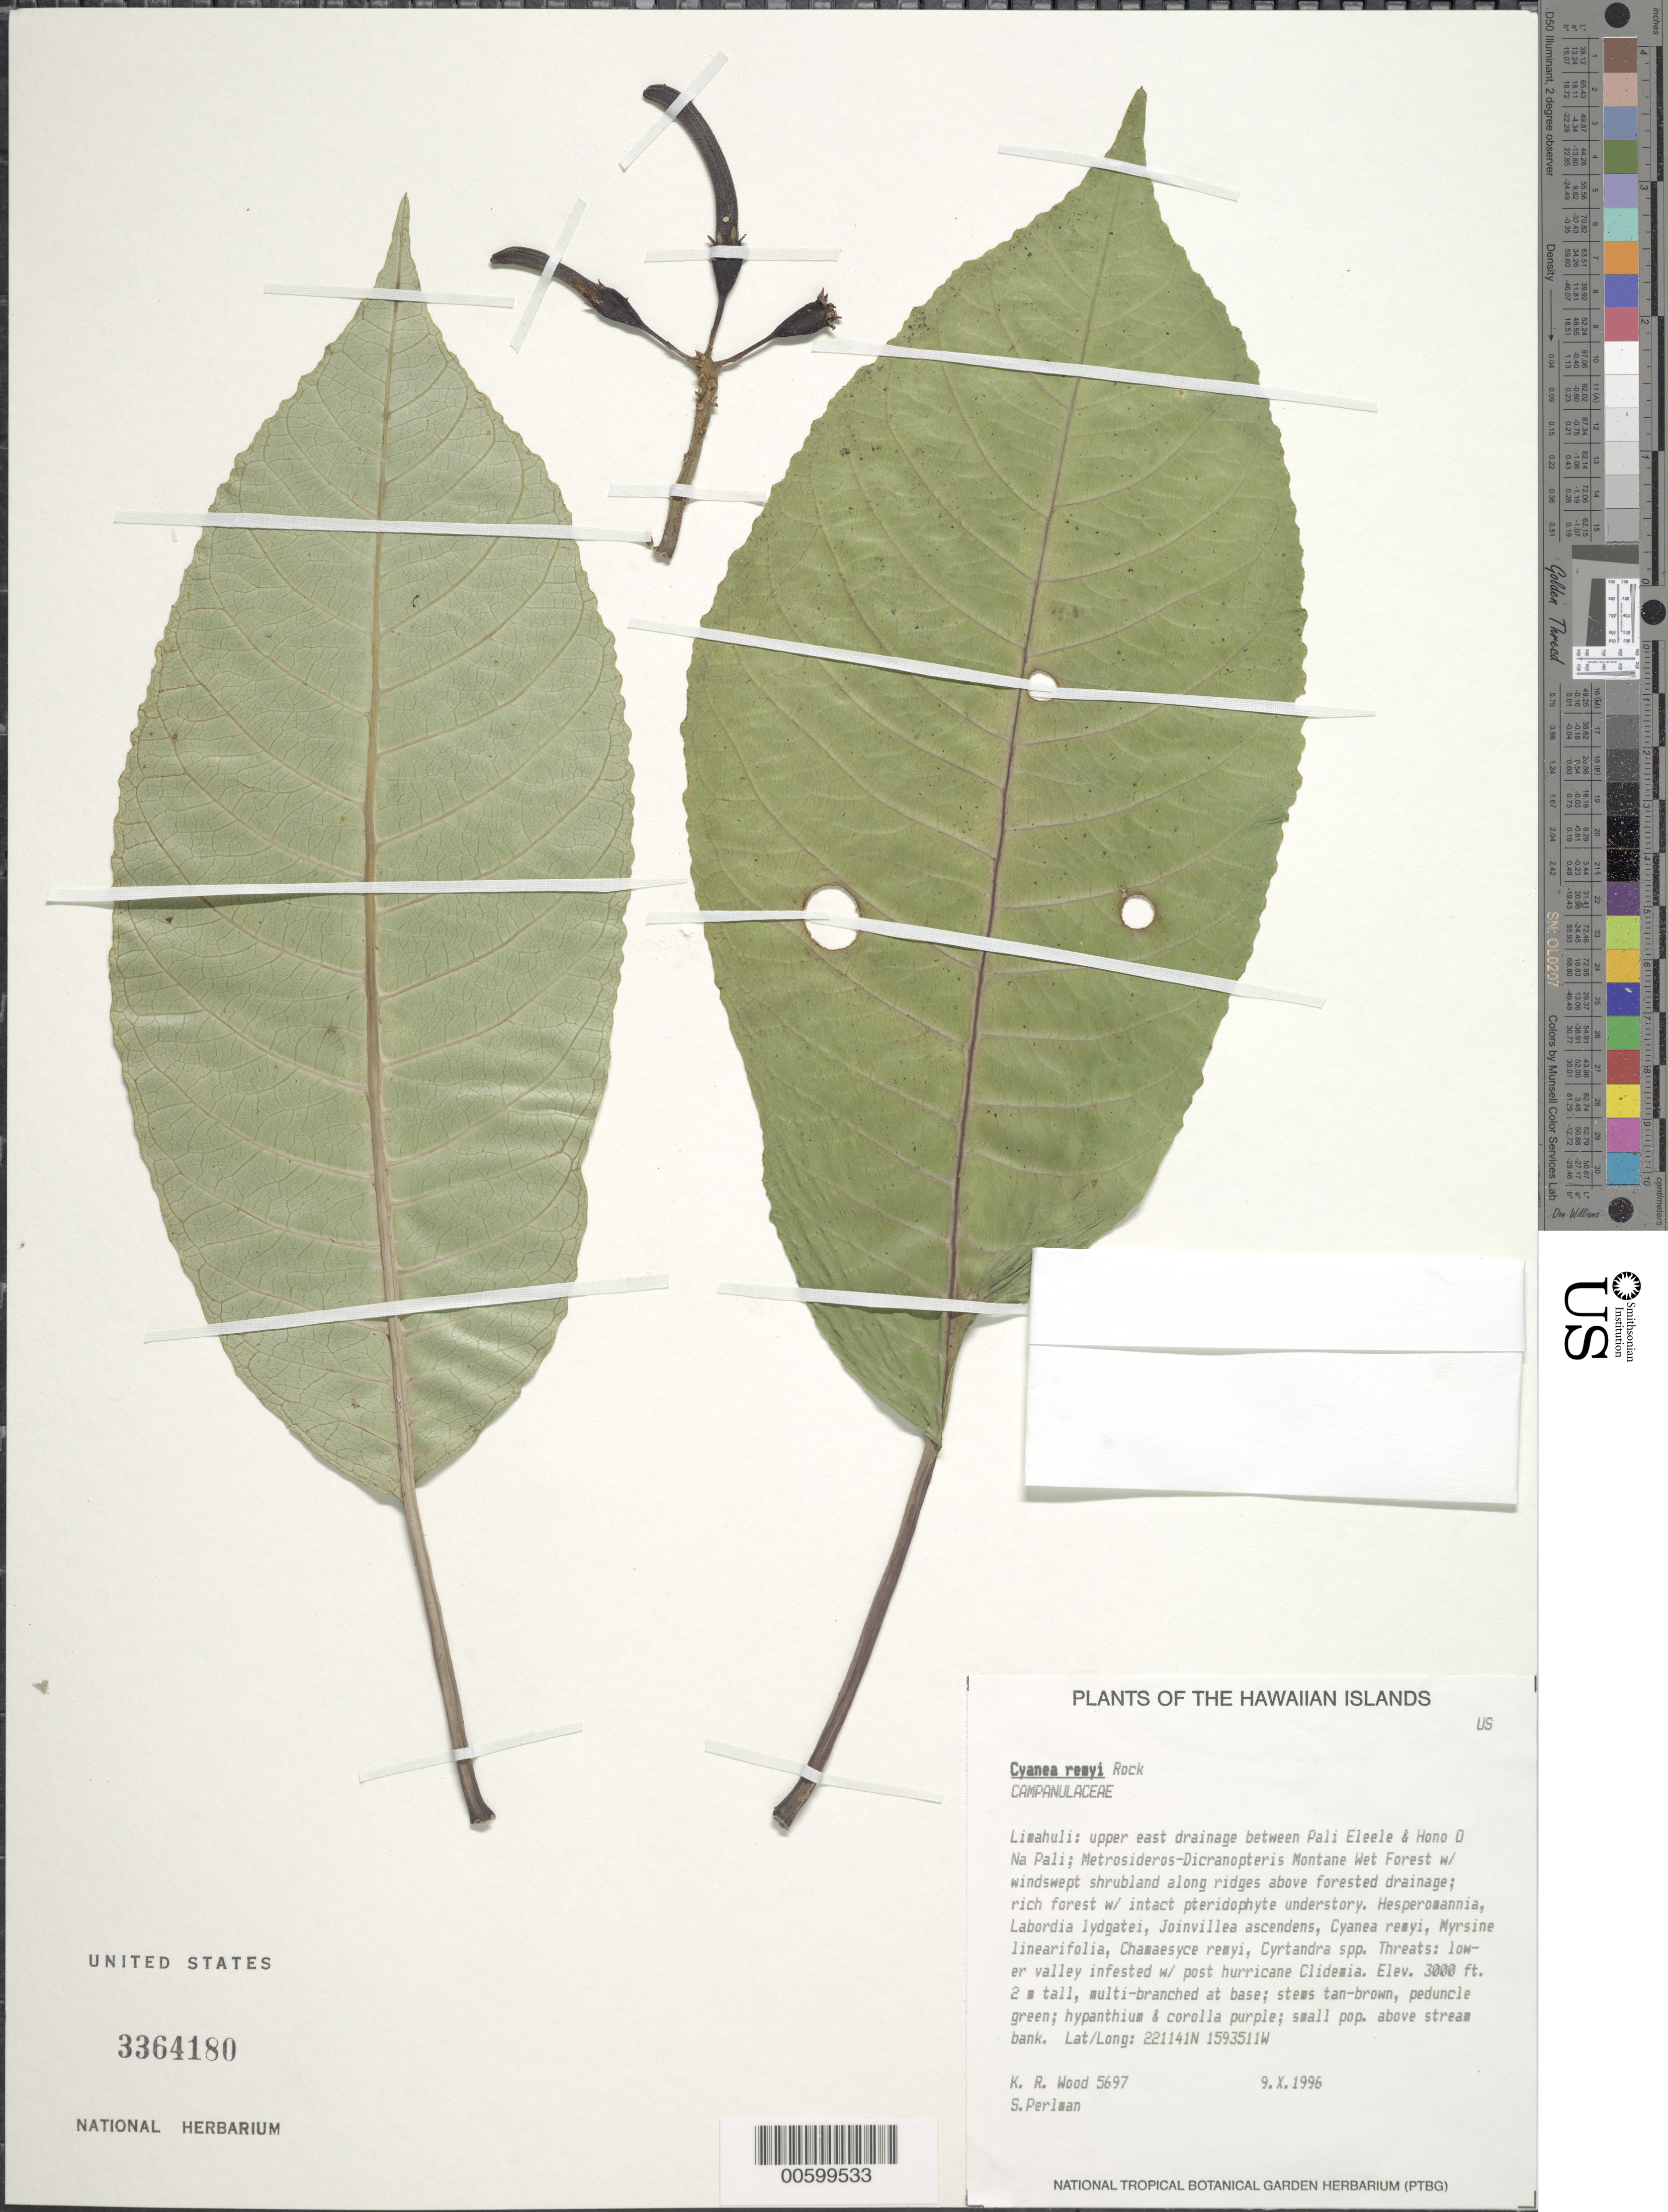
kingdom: Plantae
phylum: Tracheophyta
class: Magnoliopsida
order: Asterales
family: Campanulaceae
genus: Cyanea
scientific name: Cyanea remyi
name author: Rock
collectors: K. R. Wood & S. P. Perlman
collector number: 5697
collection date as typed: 9 Oct 1996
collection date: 1996-10-09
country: United States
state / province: Hawaii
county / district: Kauai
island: Kaua'i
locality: Upper E drainage between Pali Eleele & Hono O Na Pali. Limahuli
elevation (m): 914.4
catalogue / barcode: US 3364180